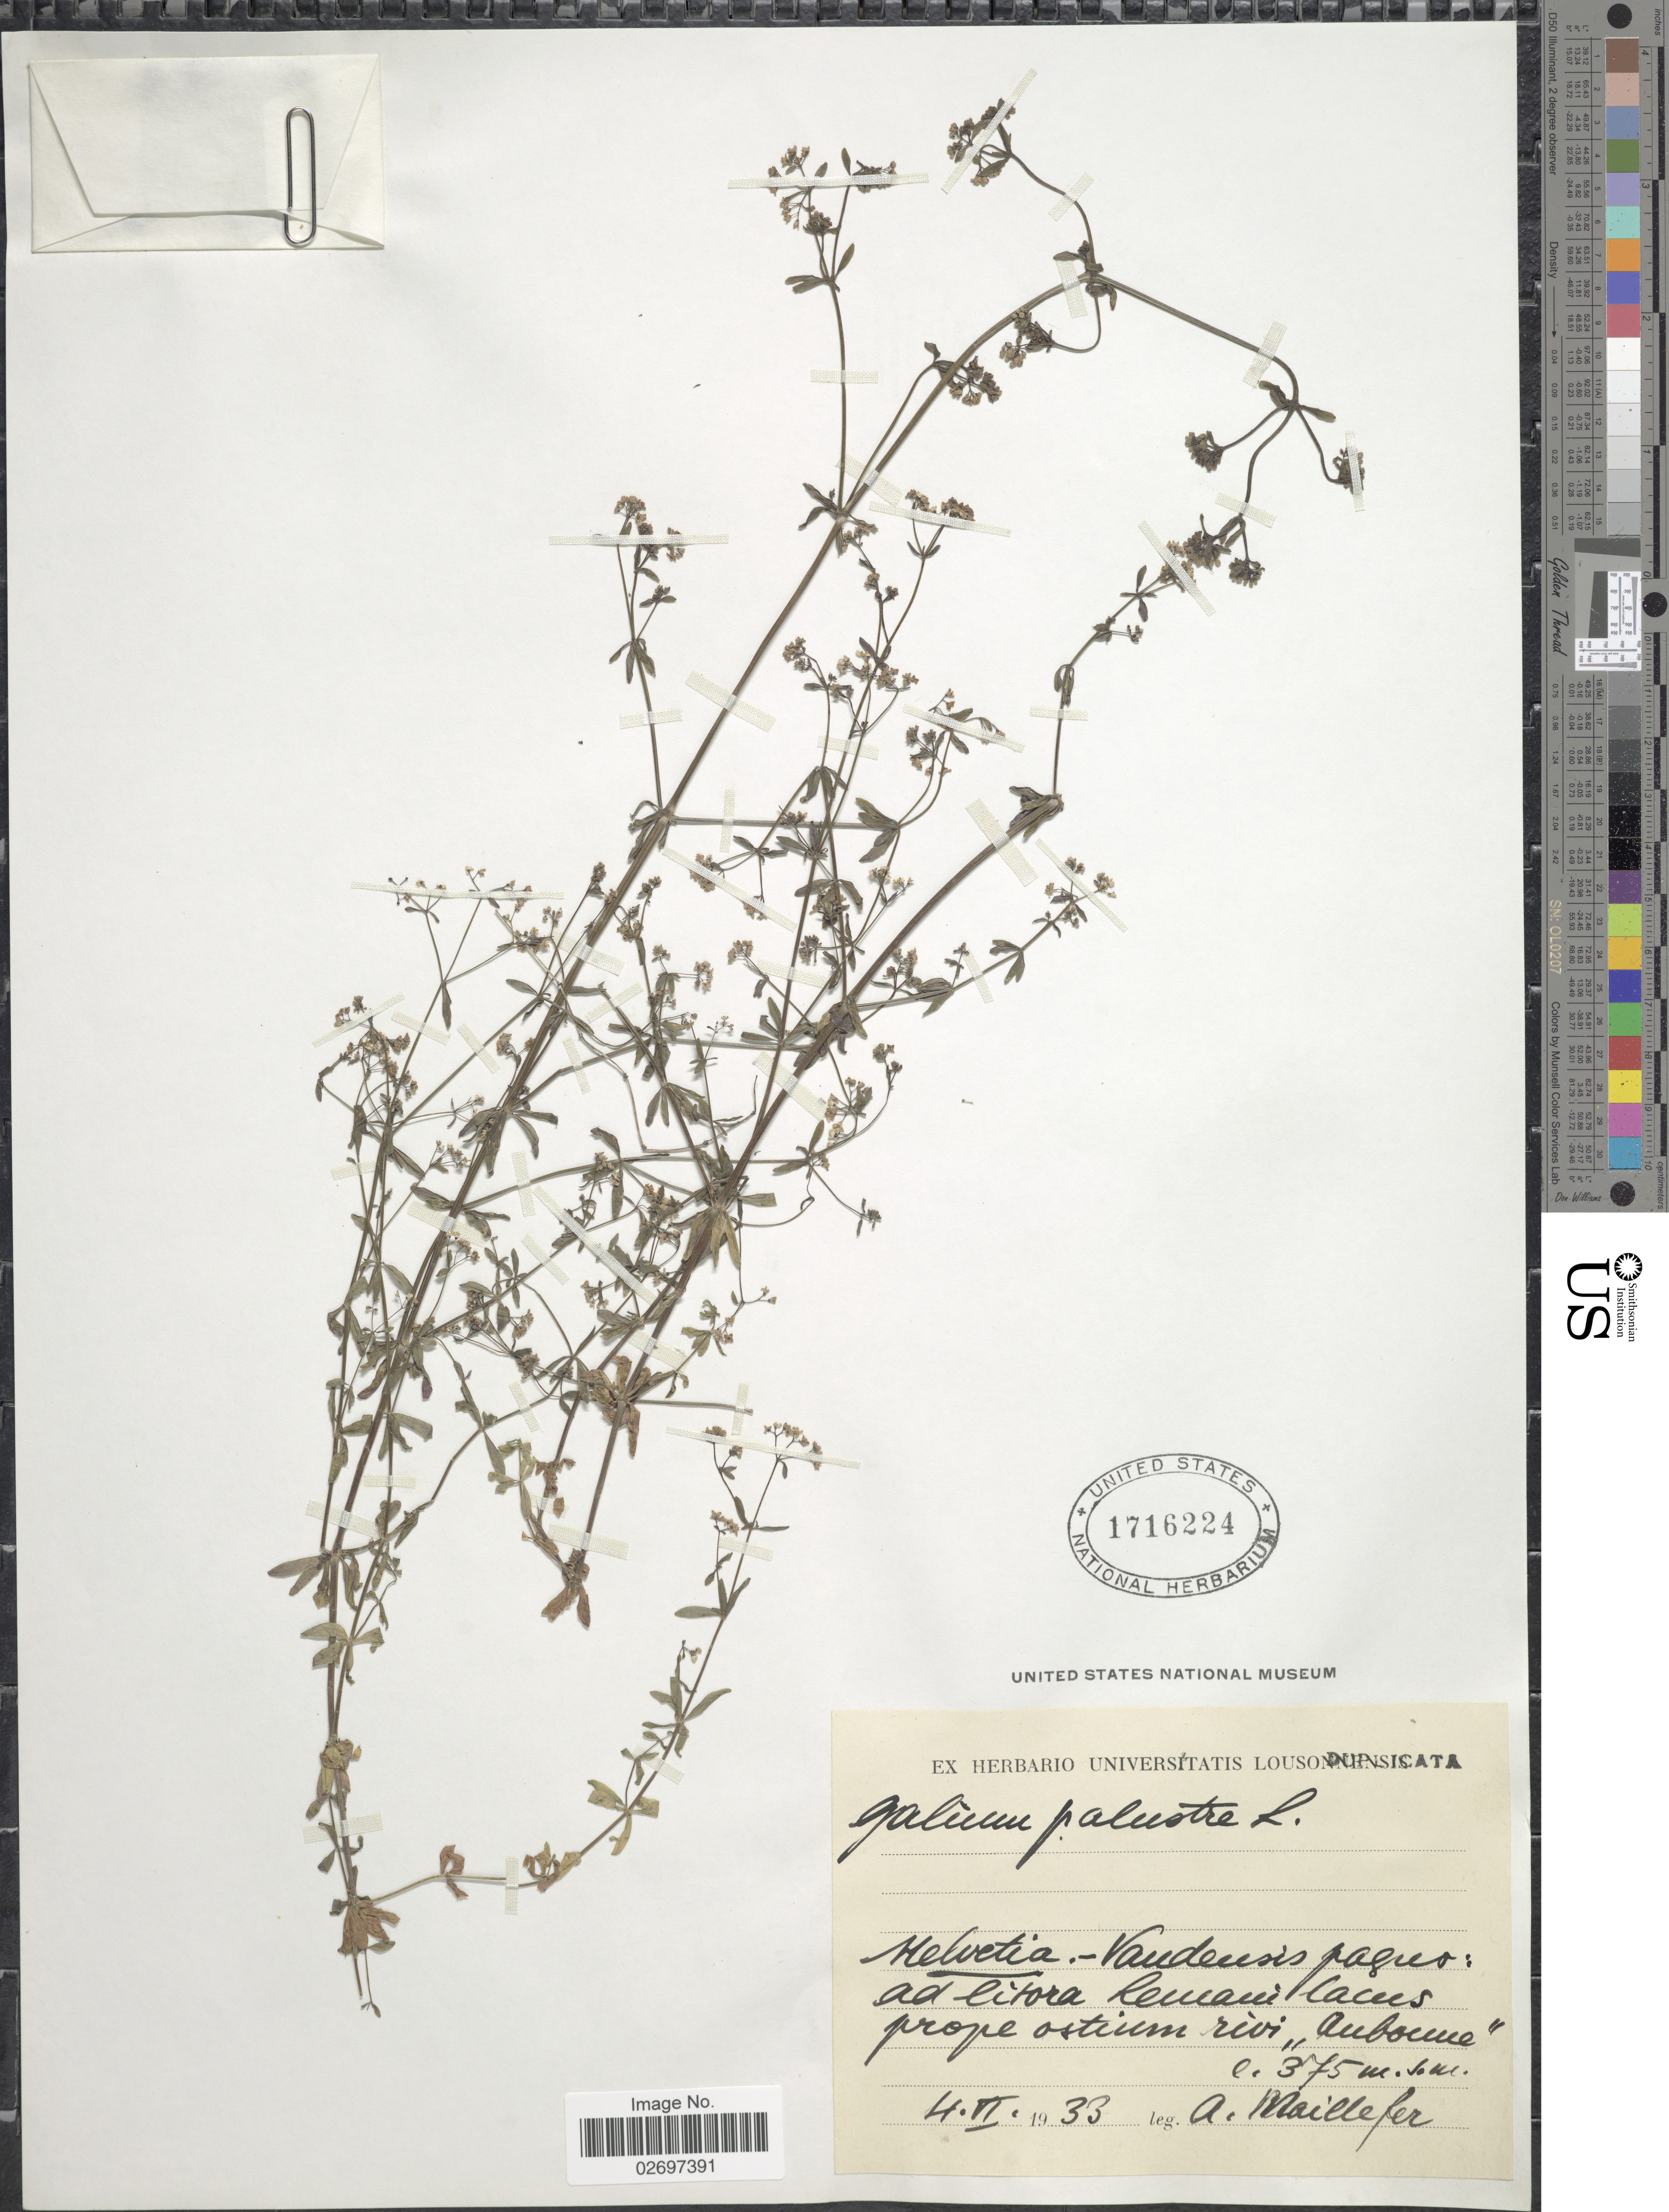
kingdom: Plantae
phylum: Tracheophyta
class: Magnoliopsida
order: Gentianales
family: Rubiaceae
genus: Galium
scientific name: Galium palustre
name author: L.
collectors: A. Maillefer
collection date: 1933-06-04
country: Switzerland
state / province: Vaud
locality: Helvetia. -Vaudensis paguo: ad litora Lemani lacus prope ostium rivi "Aubonne"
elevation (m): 375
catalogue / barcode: US 1716224